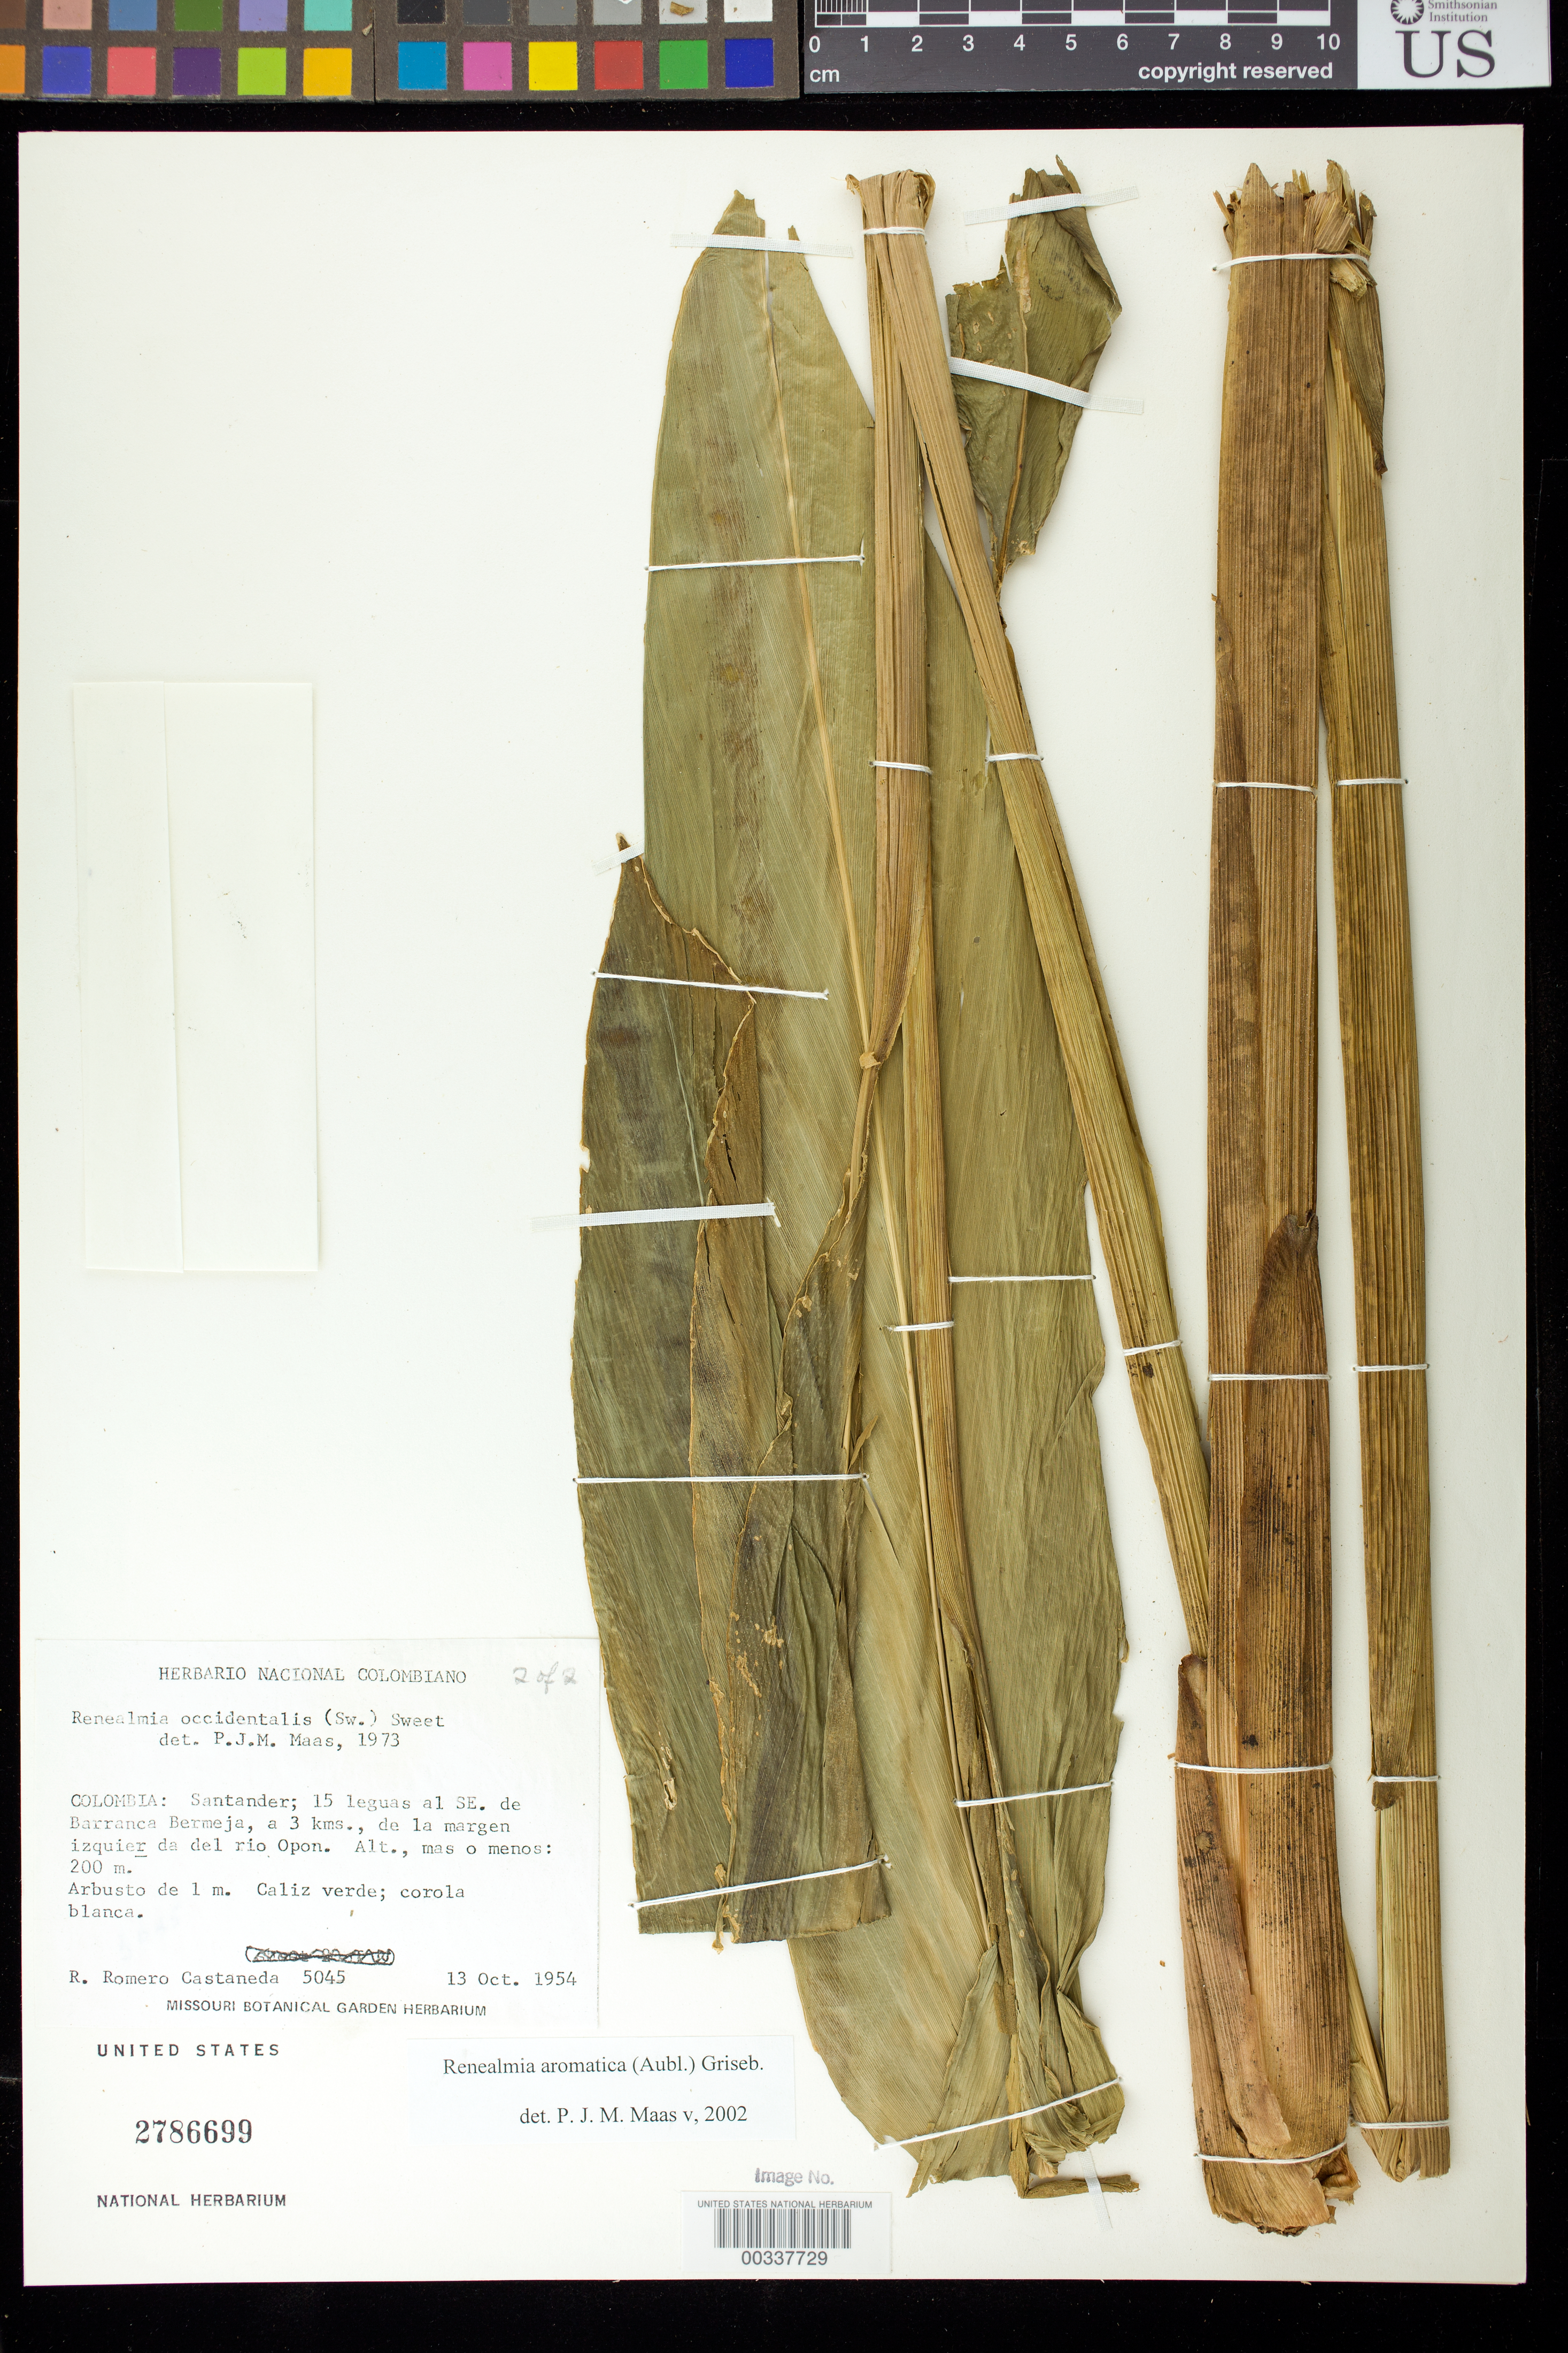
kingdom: Plantae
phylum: Tracheophyta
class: Liliopsida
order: Zingiberales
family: Zingiberaceae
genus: Renealmia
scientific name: Renealmia aromatica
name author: (Aubl.) Griseb.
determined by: Maas, Paul J. M.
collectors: R. Romero Castañeda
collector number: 5045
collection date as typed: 13 Oct 1954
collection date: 1954-10-13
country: Colombia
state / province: Santander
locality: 15 leguas al SE. de Barrancabermeja, a 3 km, de la Margen Izquierda del Rio Opon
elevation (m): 200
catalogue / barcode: US 2786699